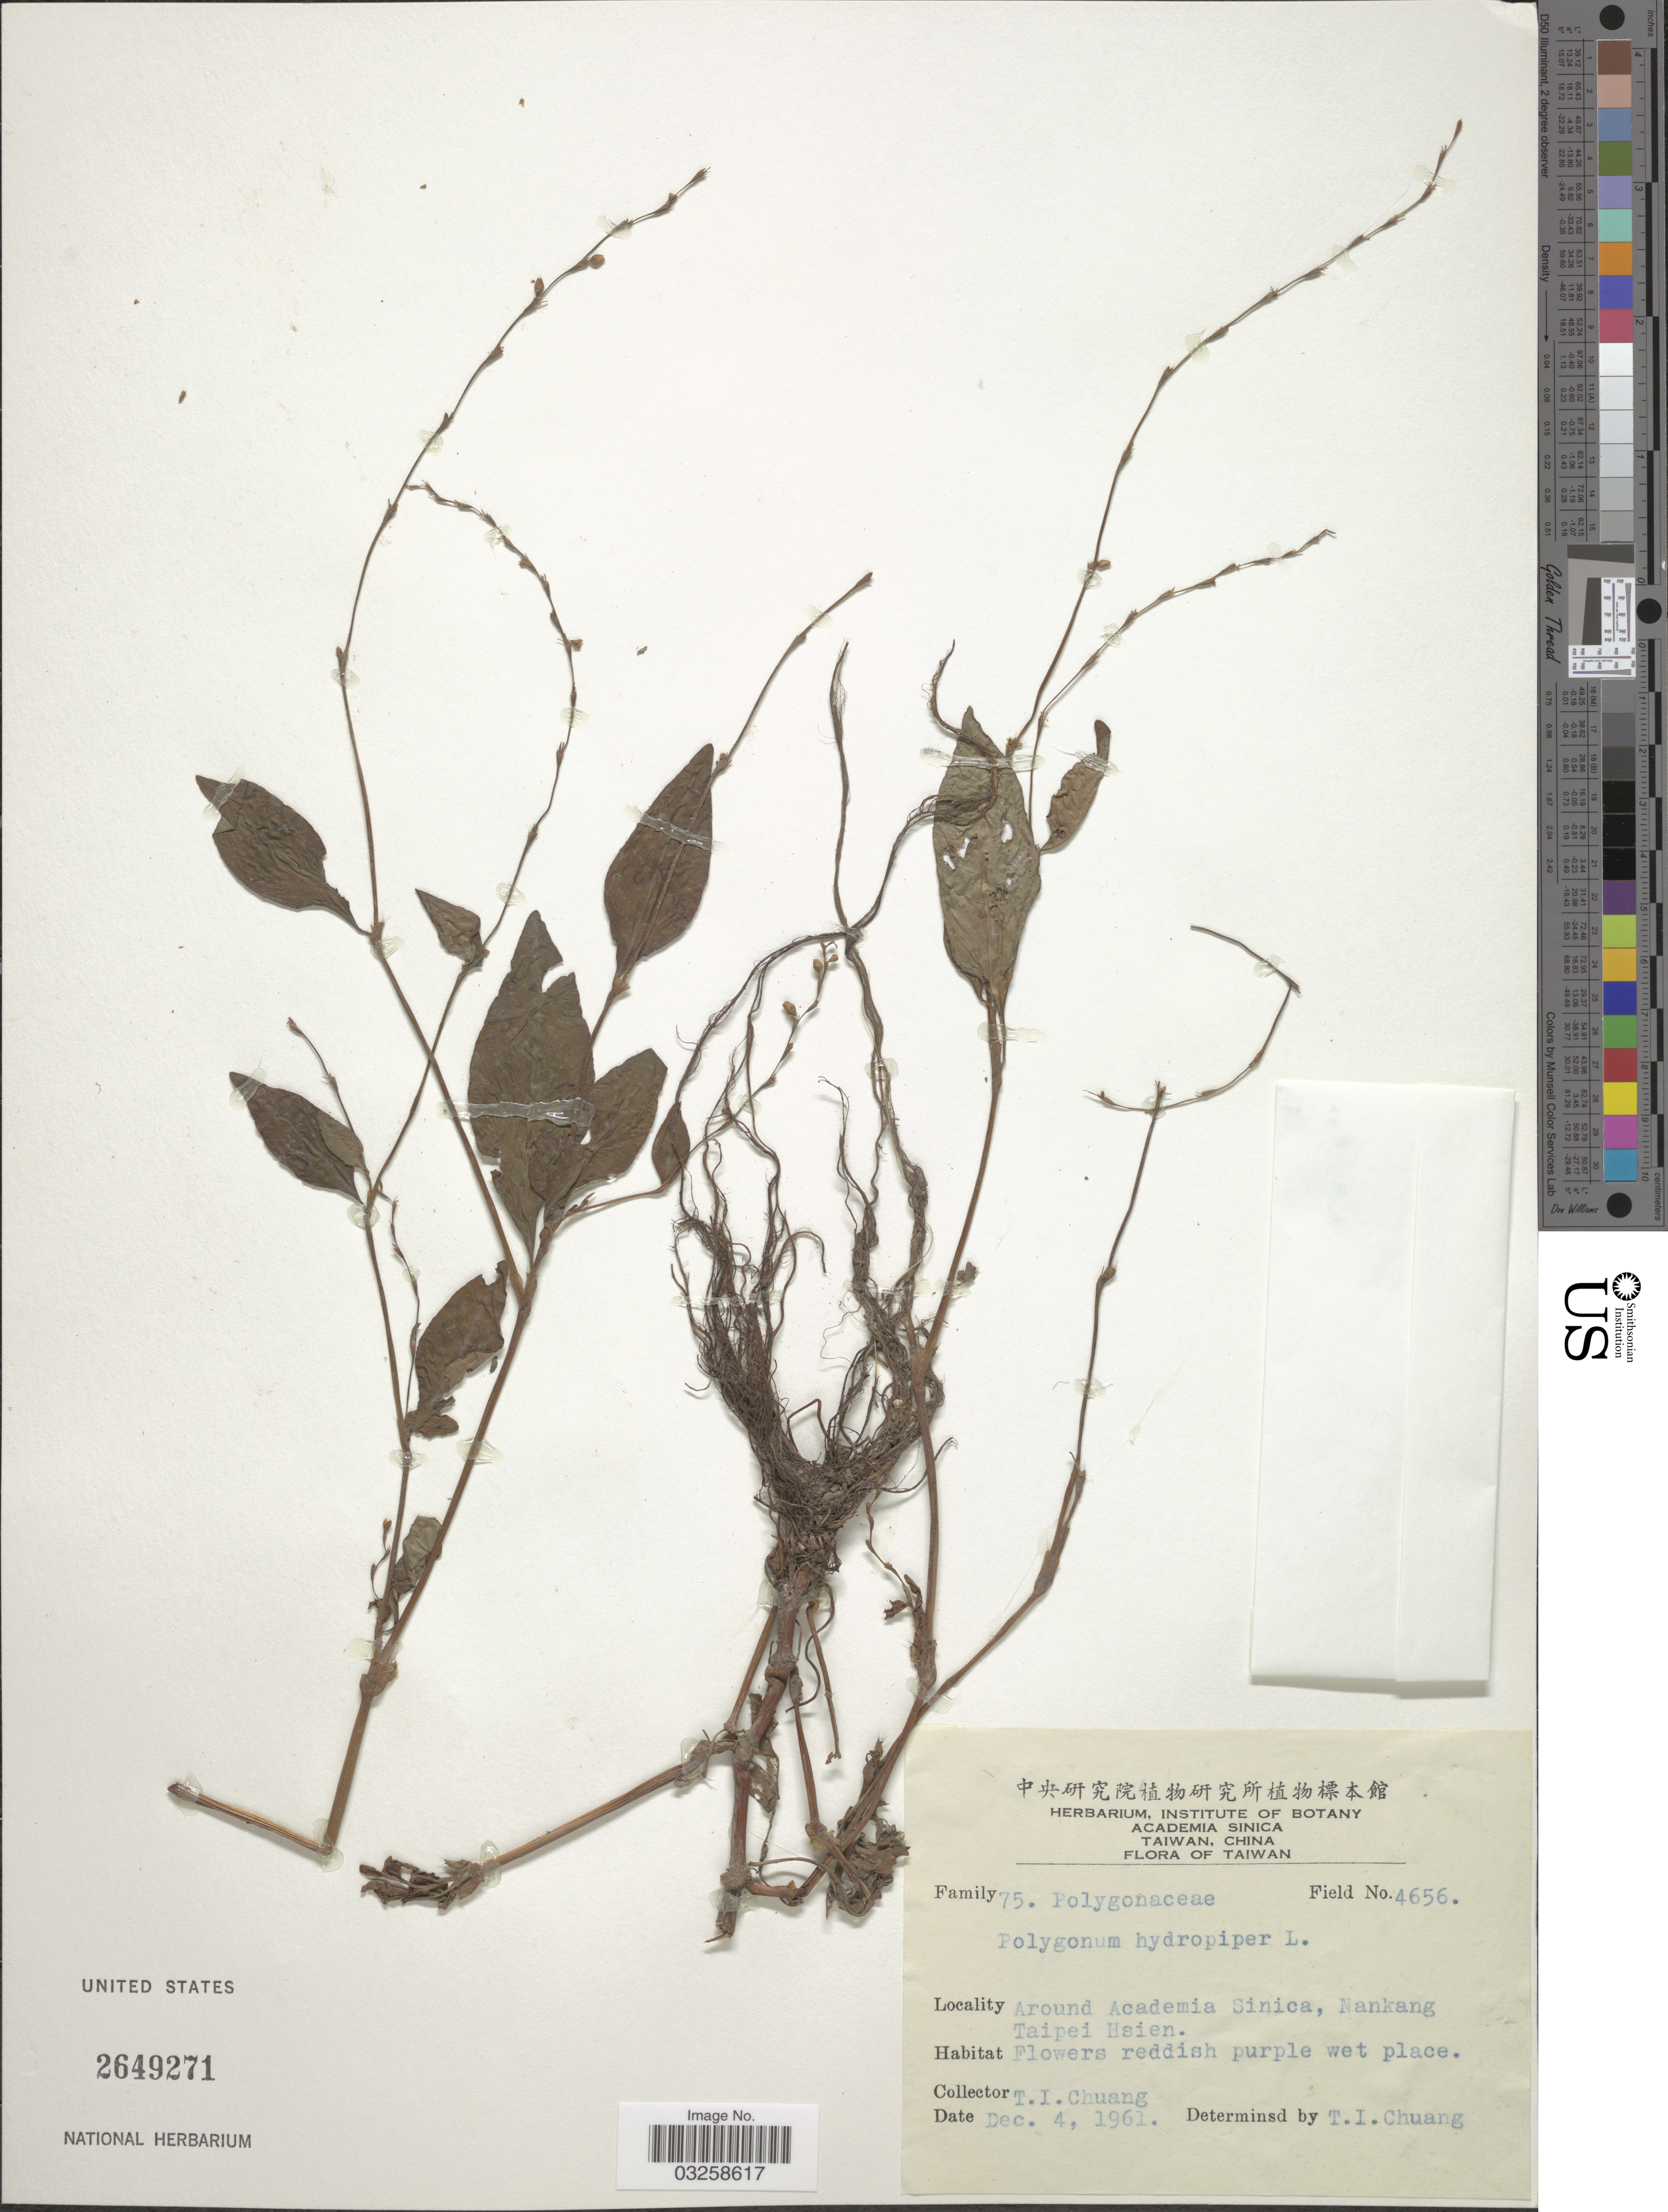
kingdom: Plantae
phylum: Tracheophyta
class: Magnoliopsida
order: Caryophyllales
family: Polygonaceae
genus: Polygonum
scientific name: Polygonum hydropiper var. hydropiper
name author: L.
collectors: T. Chuang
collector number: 4656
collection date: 1961-12-04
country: Taiwan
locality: Around Academia Sinica, Nankang Taipei Hsien.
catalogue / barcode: US 2649271